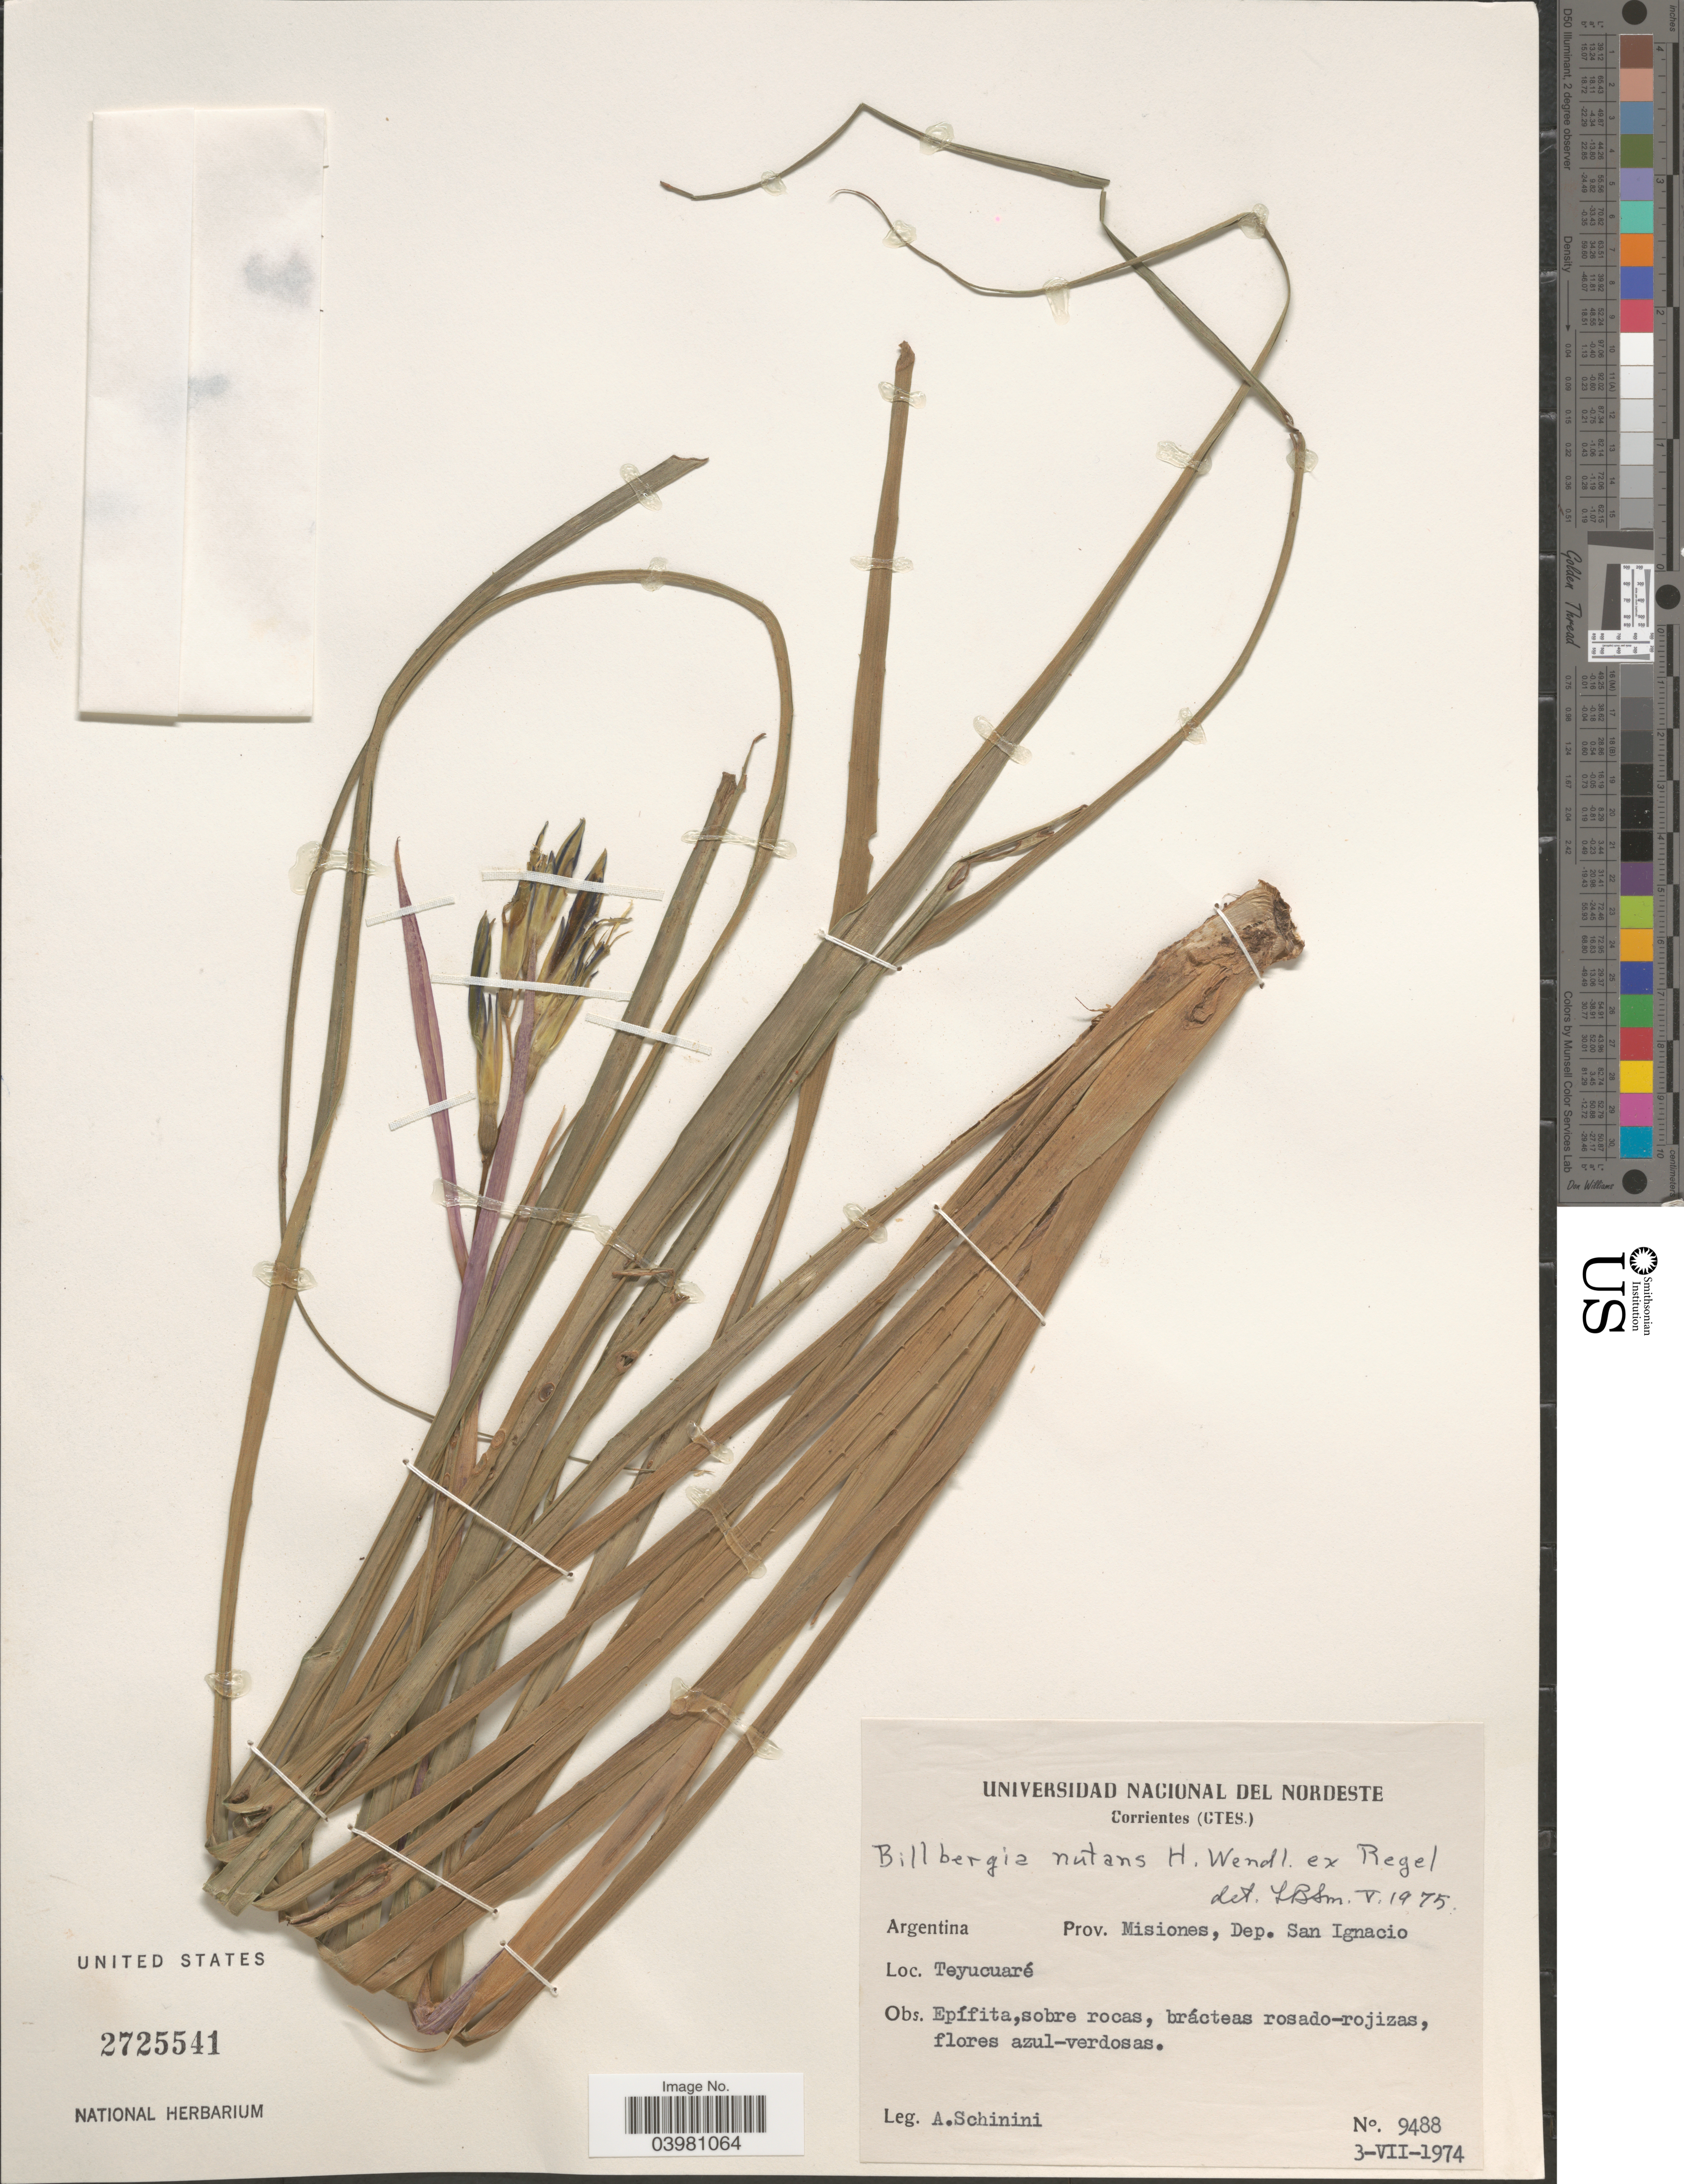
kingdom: Plantae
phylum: Tracheophyta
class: Liliopsida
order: Poales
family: Bromeliaceae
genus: Billbergia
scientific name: Billbergia nutans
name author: H. Wendl. ex Regel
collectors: A. Schinini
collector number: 9488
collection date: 1974-07-03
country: Argentina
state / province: Misiones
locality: Dep. San Ignacio. Teyucuaré.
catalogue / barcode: US 2725541